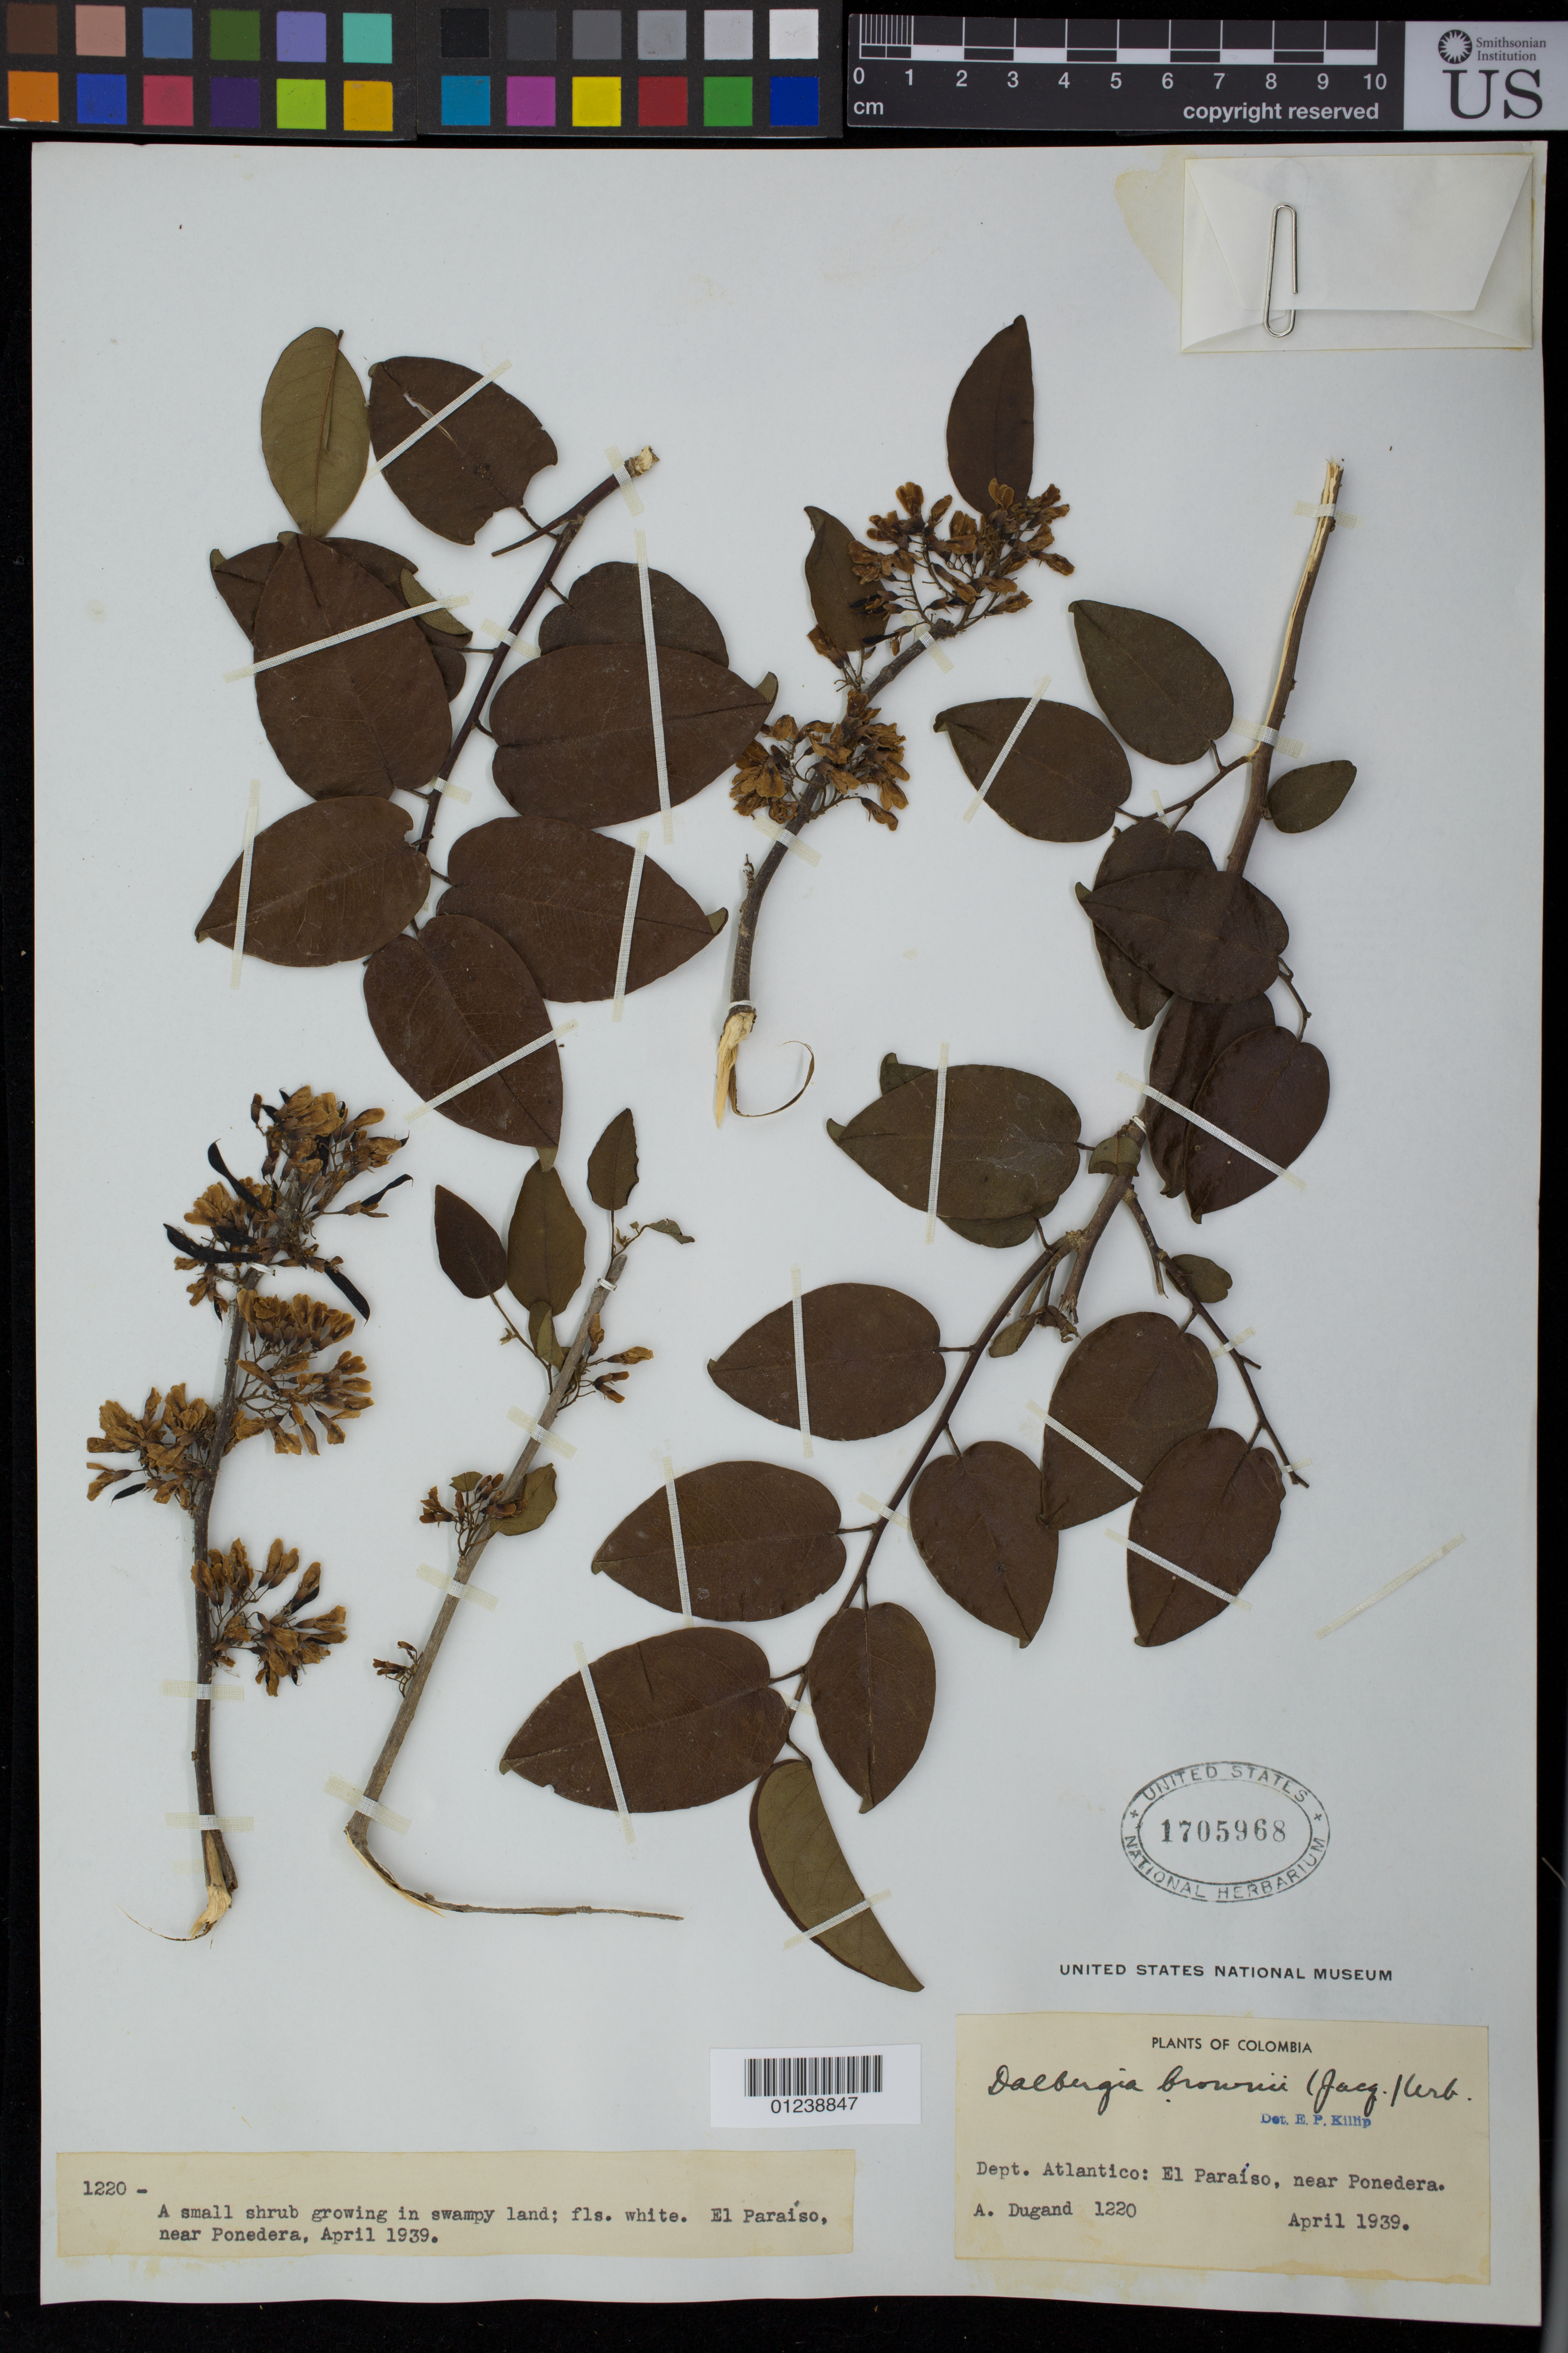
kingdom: Plantae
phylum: Tracheophyta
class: Magnoliopsida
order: Fabales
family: Fabaceae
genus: Dalbergia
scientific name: Dalbergia brownei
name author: (Jacq.) Schinz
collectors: A. Dugand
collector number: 1220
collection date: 1939-04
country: Colombia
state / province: Atlantico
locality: El Paraiso, near Ponedera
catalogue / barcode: US 1705968